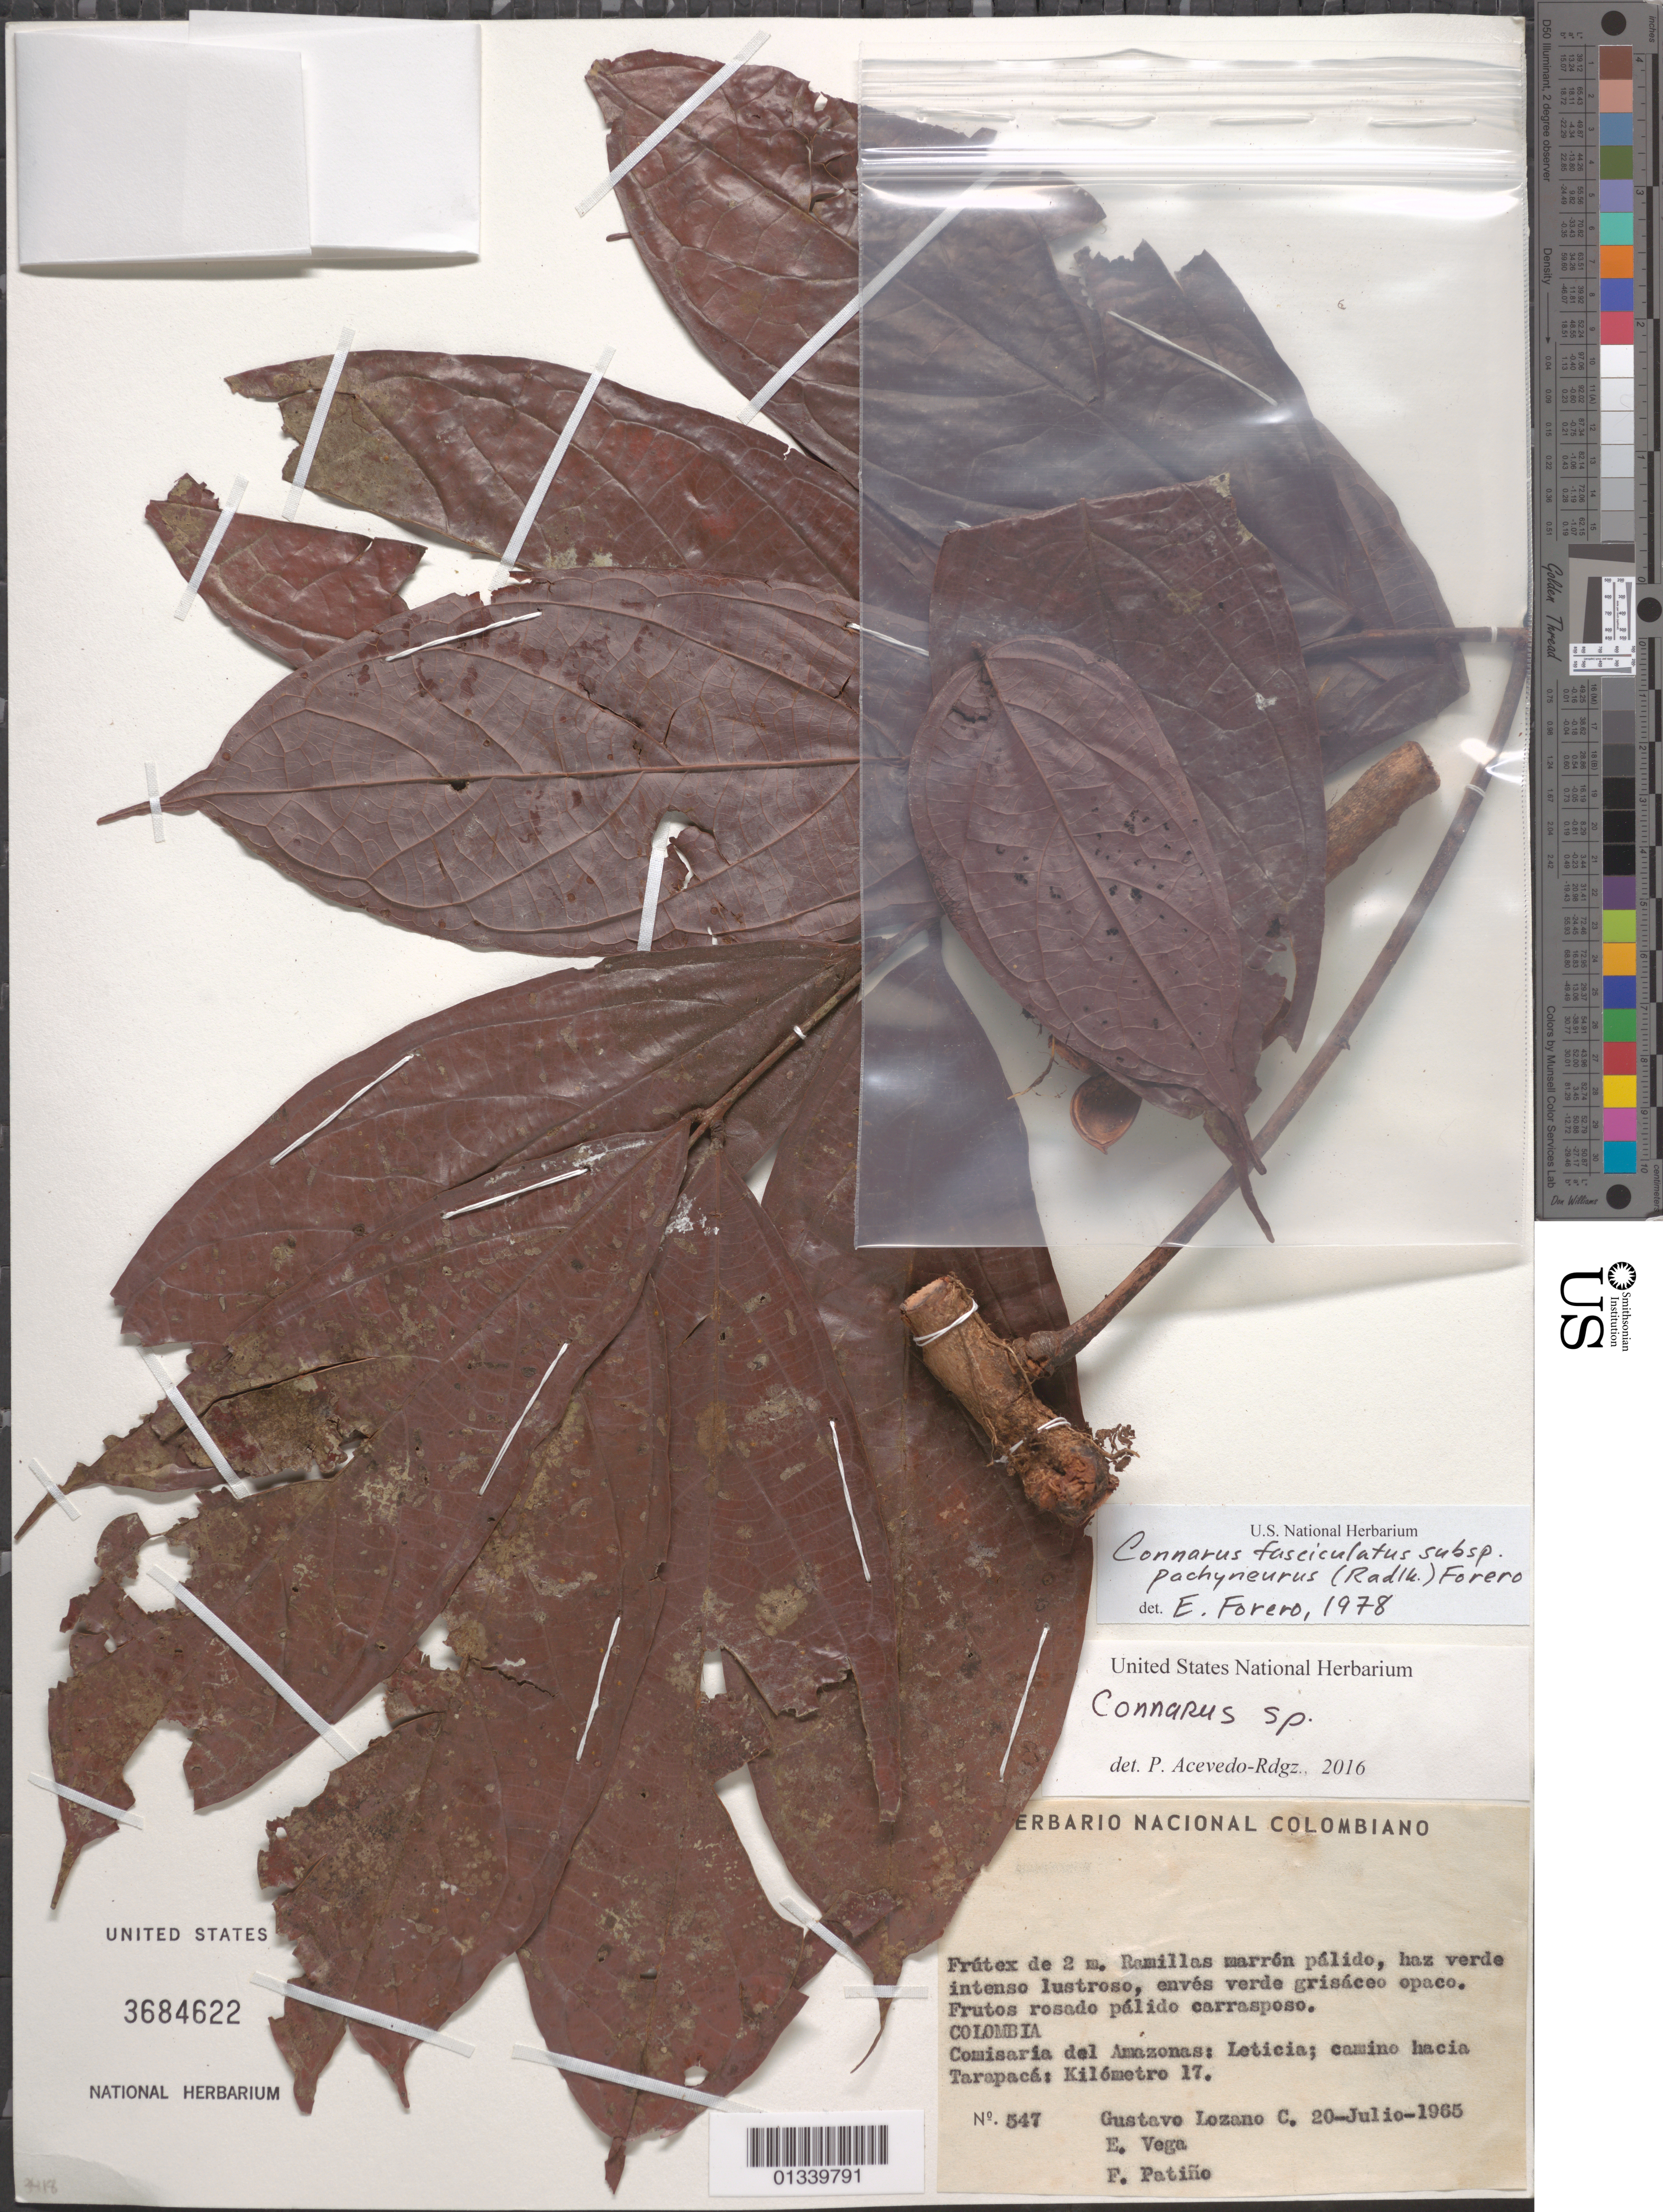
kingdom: Plantae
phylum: Tracheophyta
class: Magnoliopsida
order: Oxalidales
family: Connaraceae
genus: Connarus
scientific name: Connarus fasciculatus subsp. pachyneurus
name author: (Radlk.) Forero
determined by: Forero, Enrique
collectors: G. Lozano-Contreras, E. Vega & F. Patino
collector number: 547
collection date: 1965-07-20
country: Colombia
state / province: Amazonas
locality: Comisaria del Amazonas. Leticia; camino hacia Tarapaca: kilometro 17.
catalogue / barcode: US 3684622